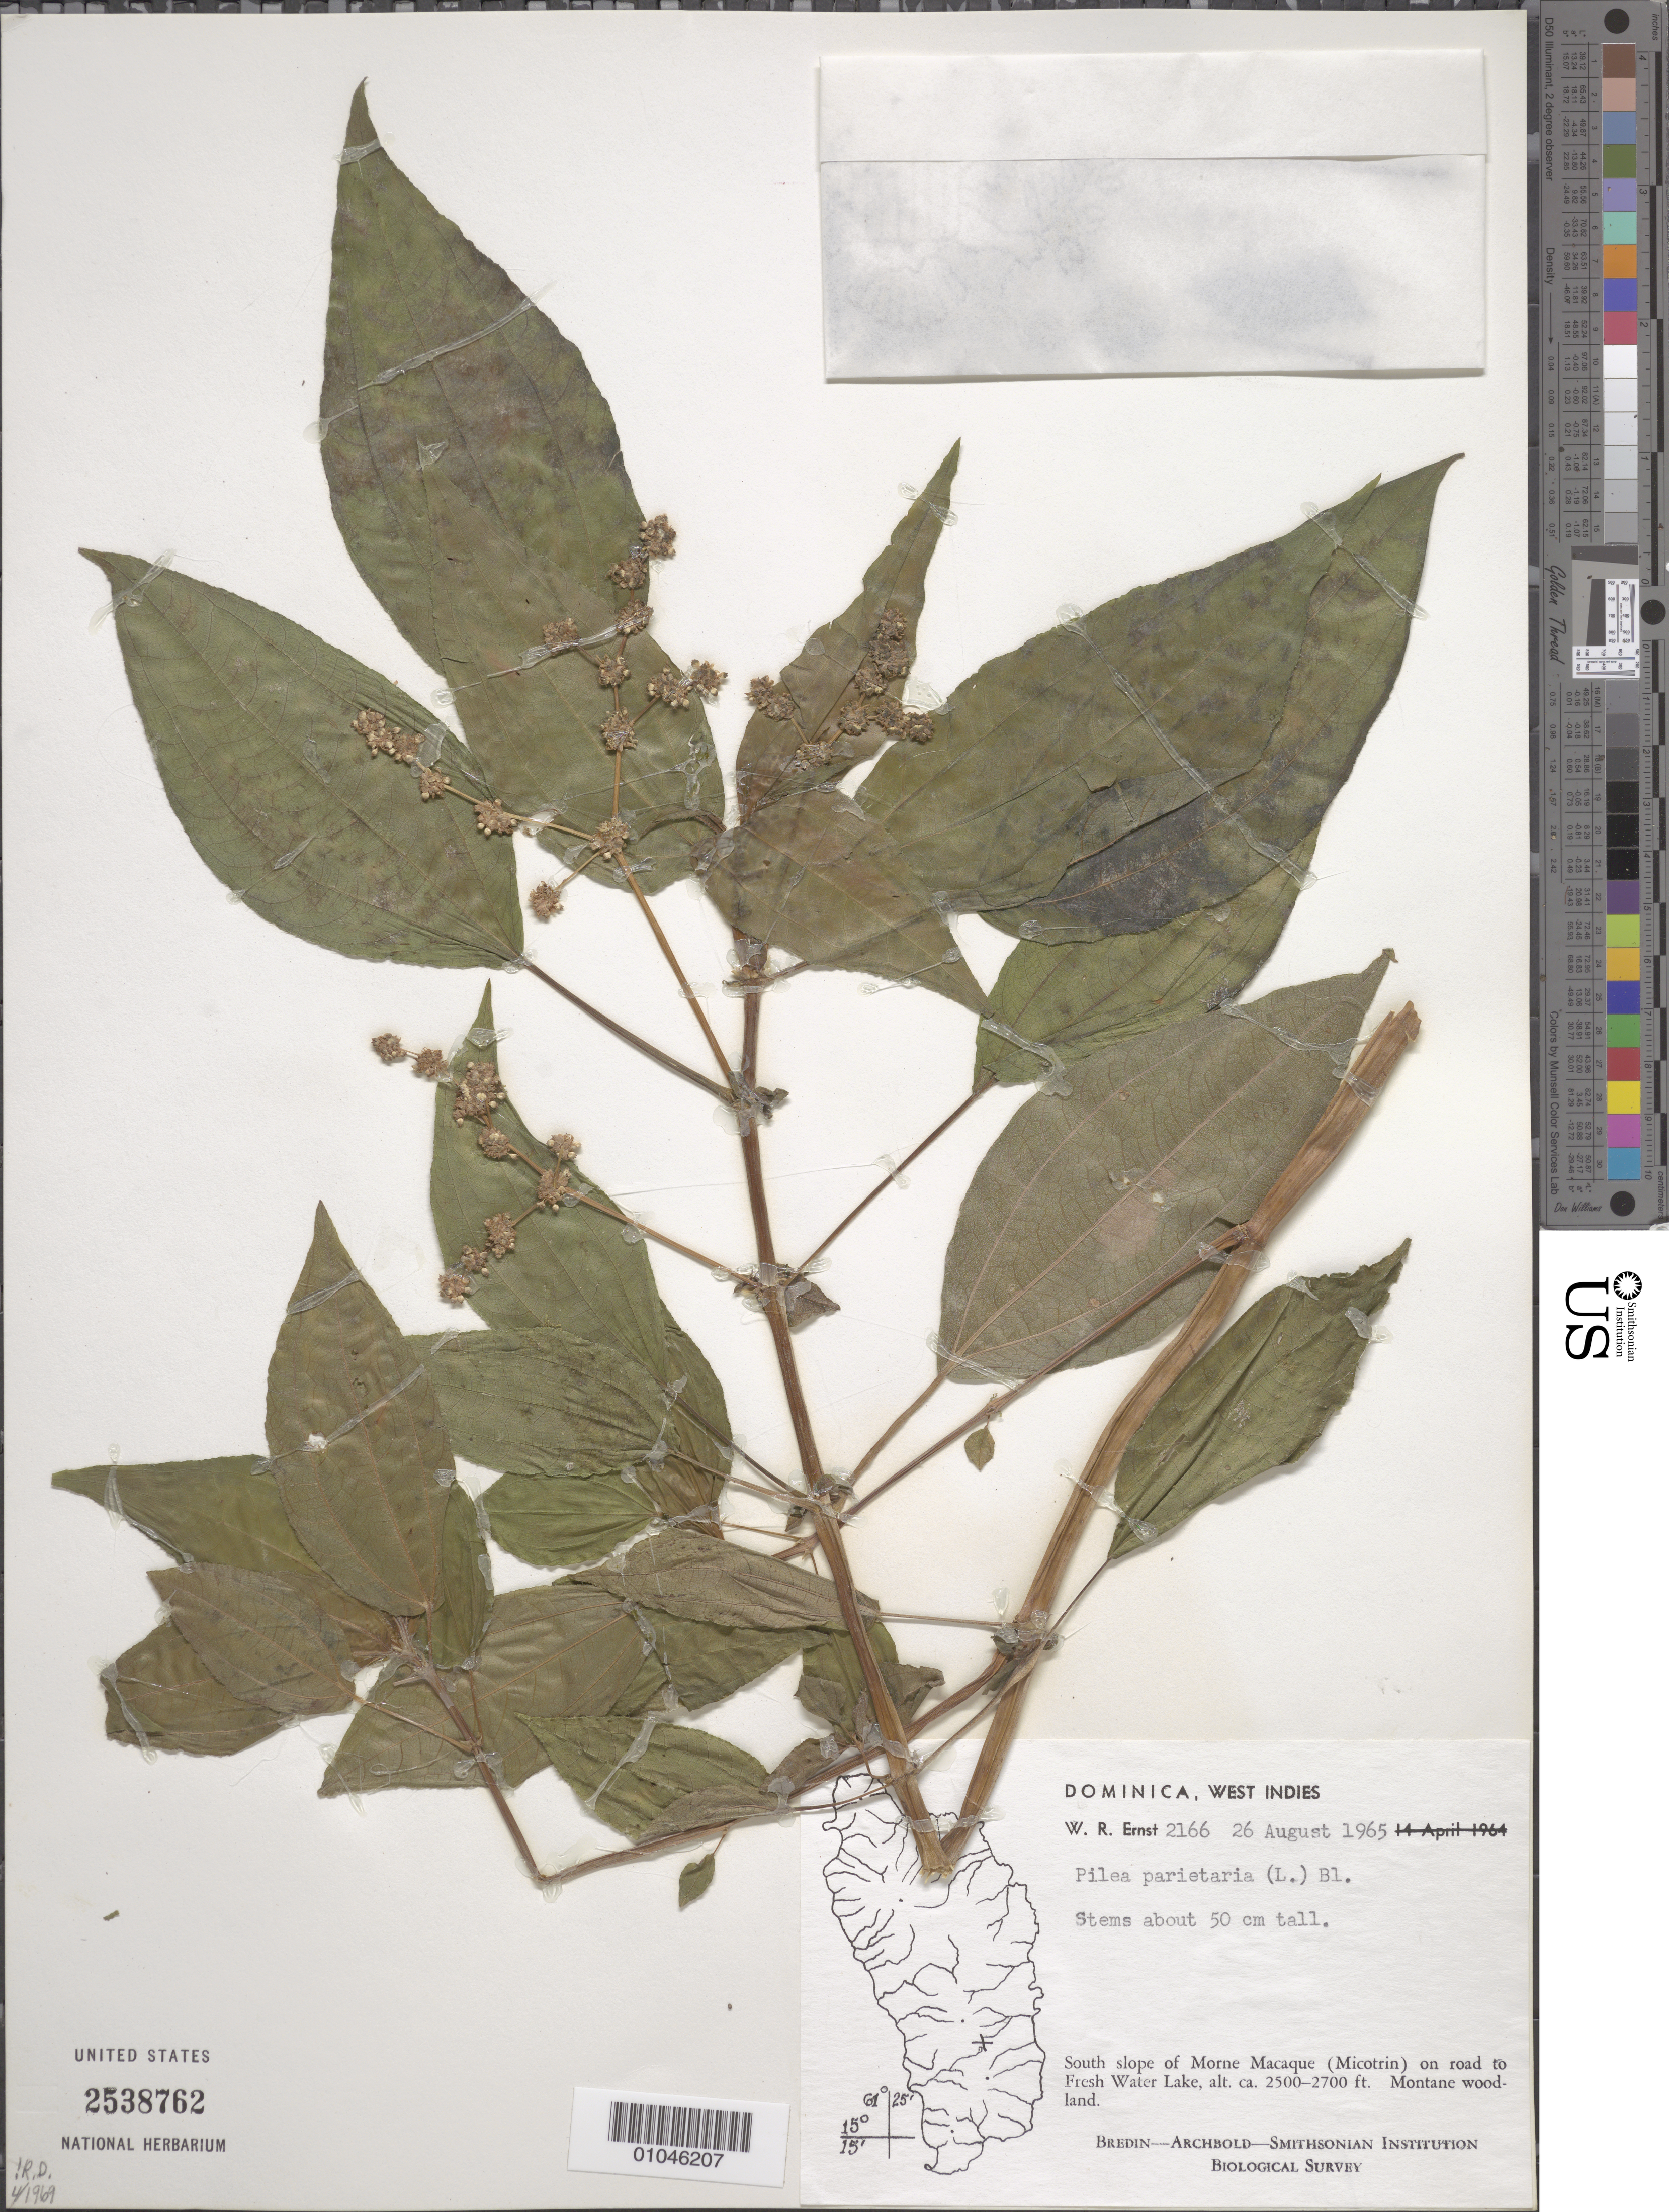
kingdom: Plantae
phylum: Tracheophyta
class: Magnoliopsida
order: Rosales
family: Urticaceae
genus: Pilea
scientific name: Pilea parietaria var. parietaria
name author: (L.) Blume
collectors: W. R. Ernst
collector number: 2166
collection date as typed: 26 Aug 1965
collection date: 1965-08-26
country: Dominica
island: Dominica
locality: South slope of Morne Macaque (Micotrin) on road to Freshwater Lake. Montane woodland.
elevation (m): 762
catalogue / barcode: US 2538762